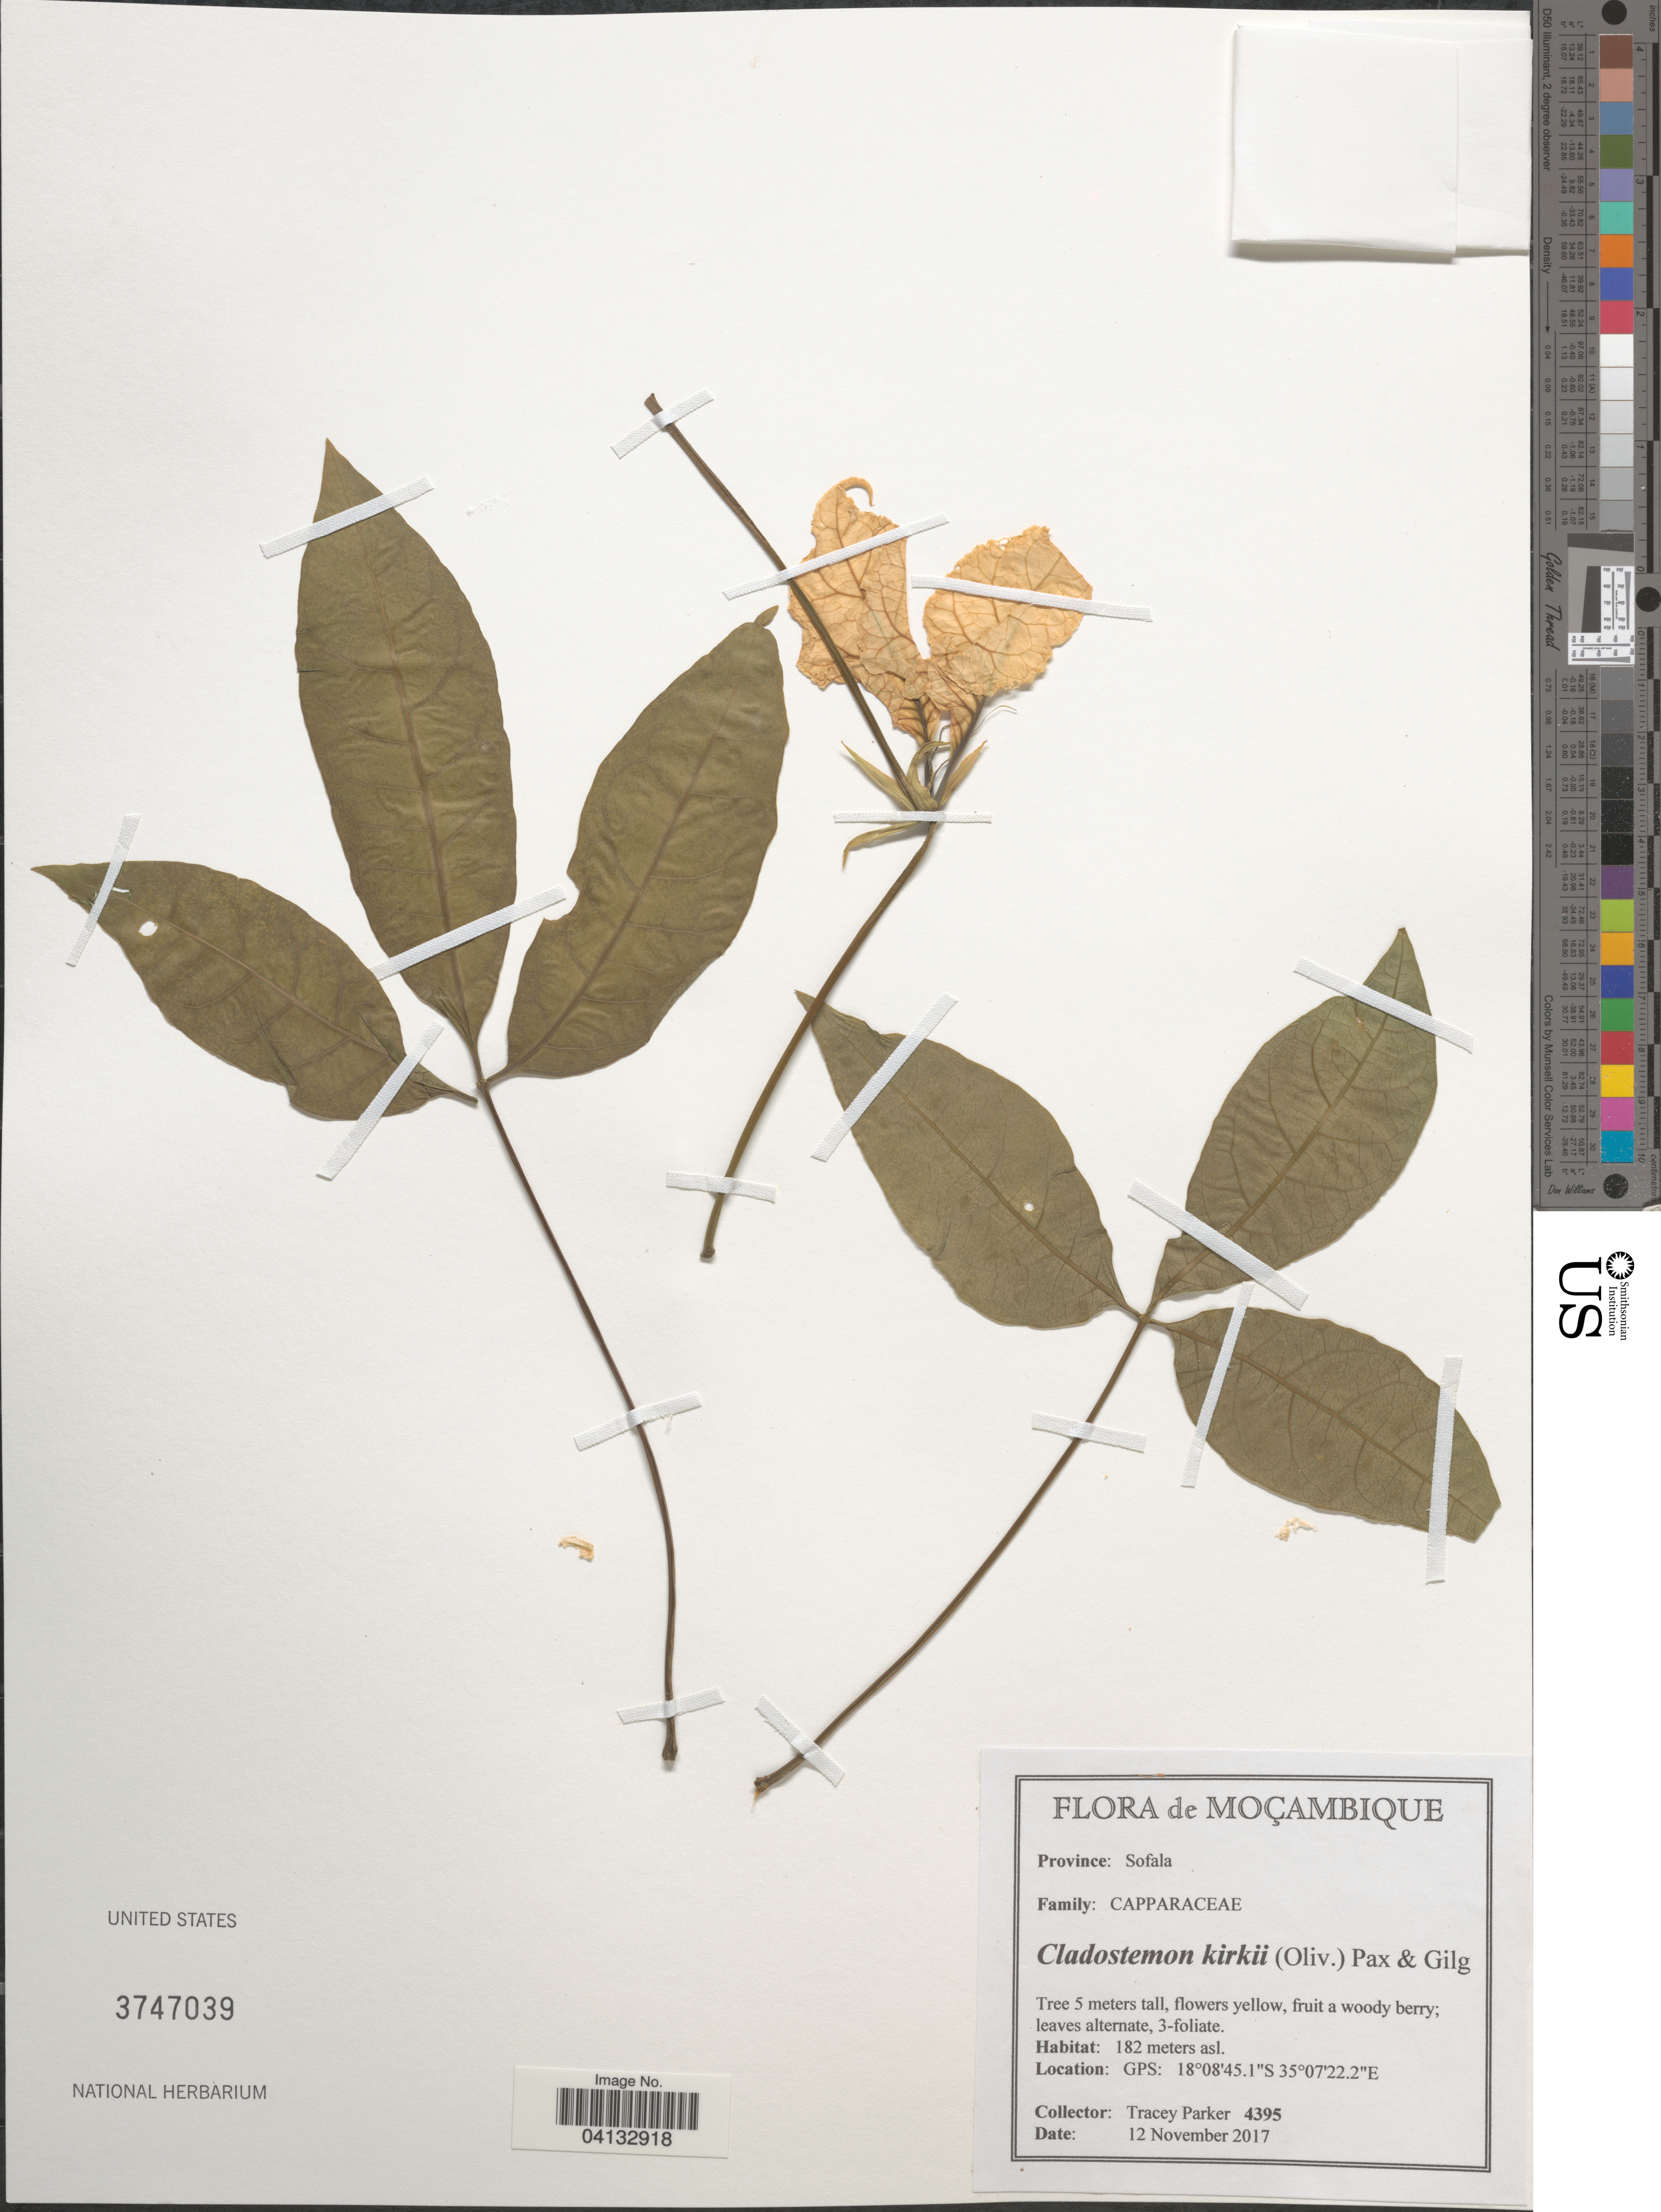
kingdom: Plantae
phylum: Tracheophyta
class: Magnoliopsida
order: Brassicales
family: Capparaceae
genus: Crateva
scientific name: Crateva kirkii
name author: (Oliv.) Christenh. & Byng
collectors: T. Parker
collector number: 4395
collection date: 2017-11-12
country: Mozambique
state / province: Sofala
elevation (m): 182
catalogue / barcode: US 3747039